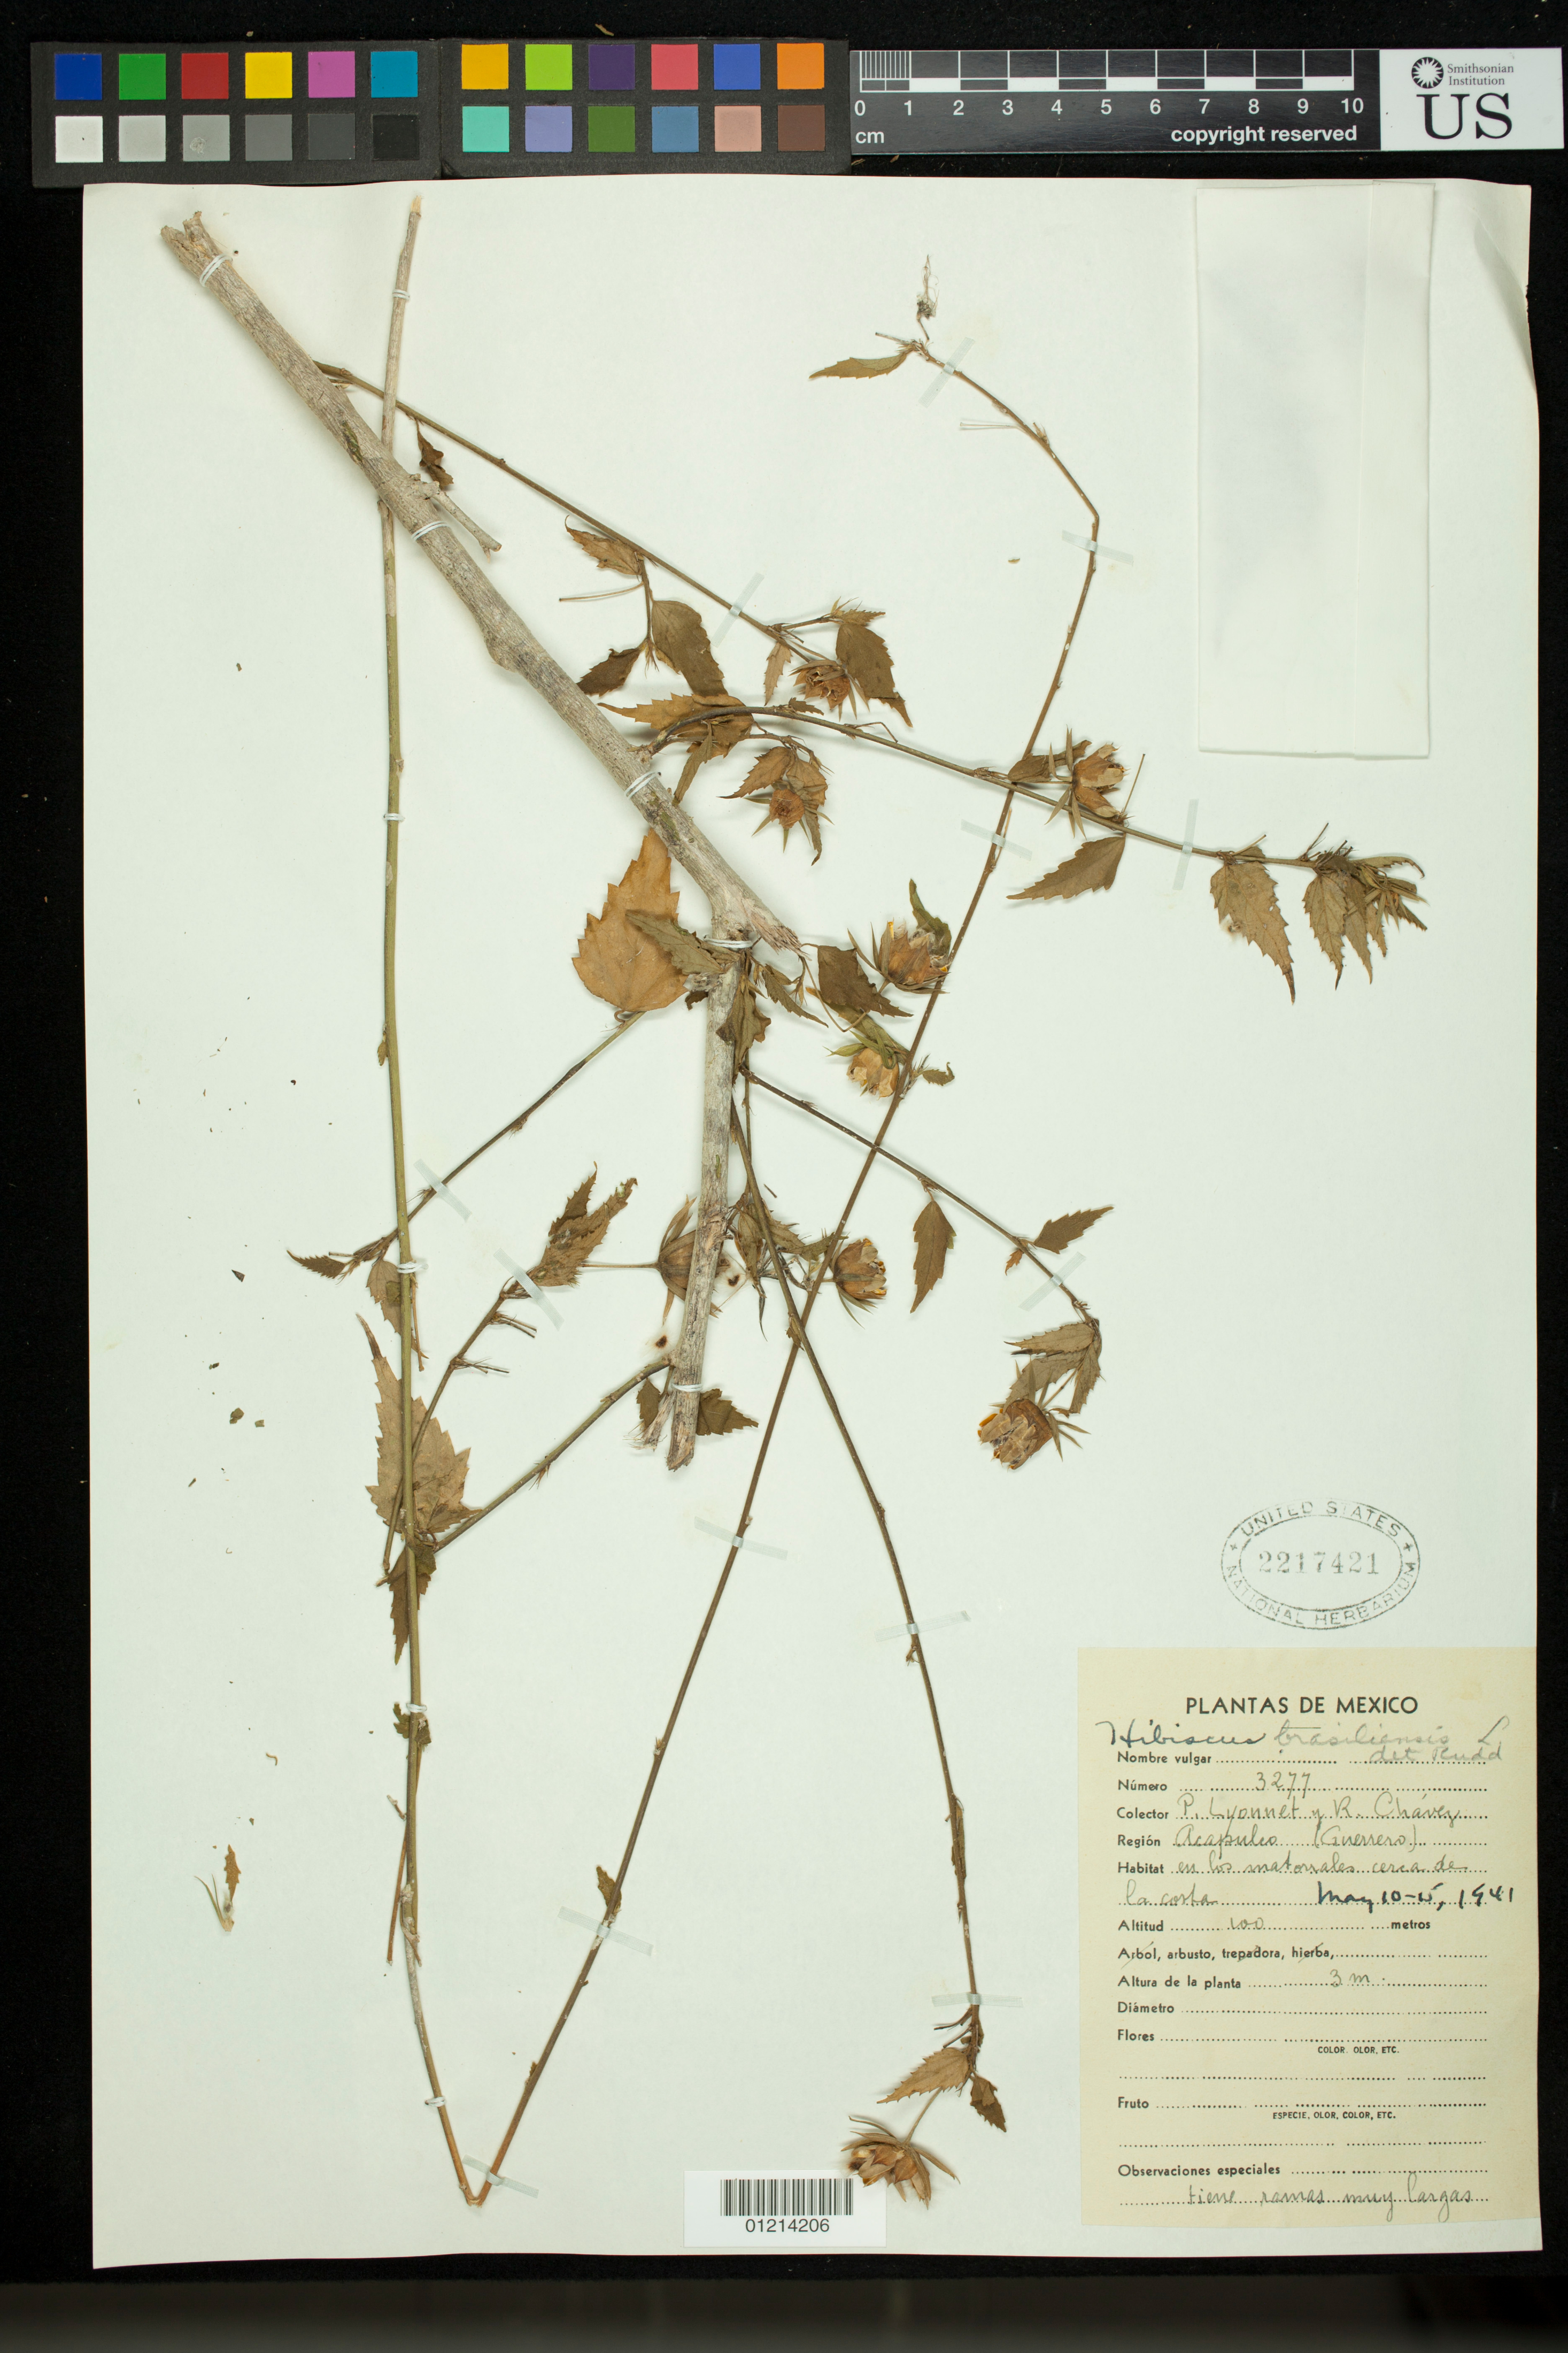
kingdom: Plantae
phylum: Tracheophyta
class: Magnoliopsida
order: Malvales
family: Malvaceae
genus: Hibiscus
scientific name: Hibiscus phoeniceus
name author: Jacq.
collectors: P. Lyonnet & R. Chávez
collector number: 3277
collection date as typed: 10 May 1941 to 15 May 1941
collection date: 1941-05-10/1941-05-15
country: Mexico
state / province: Guerrero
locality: Acapulco (Guerrero)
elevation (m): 100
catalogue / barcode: US 2217421